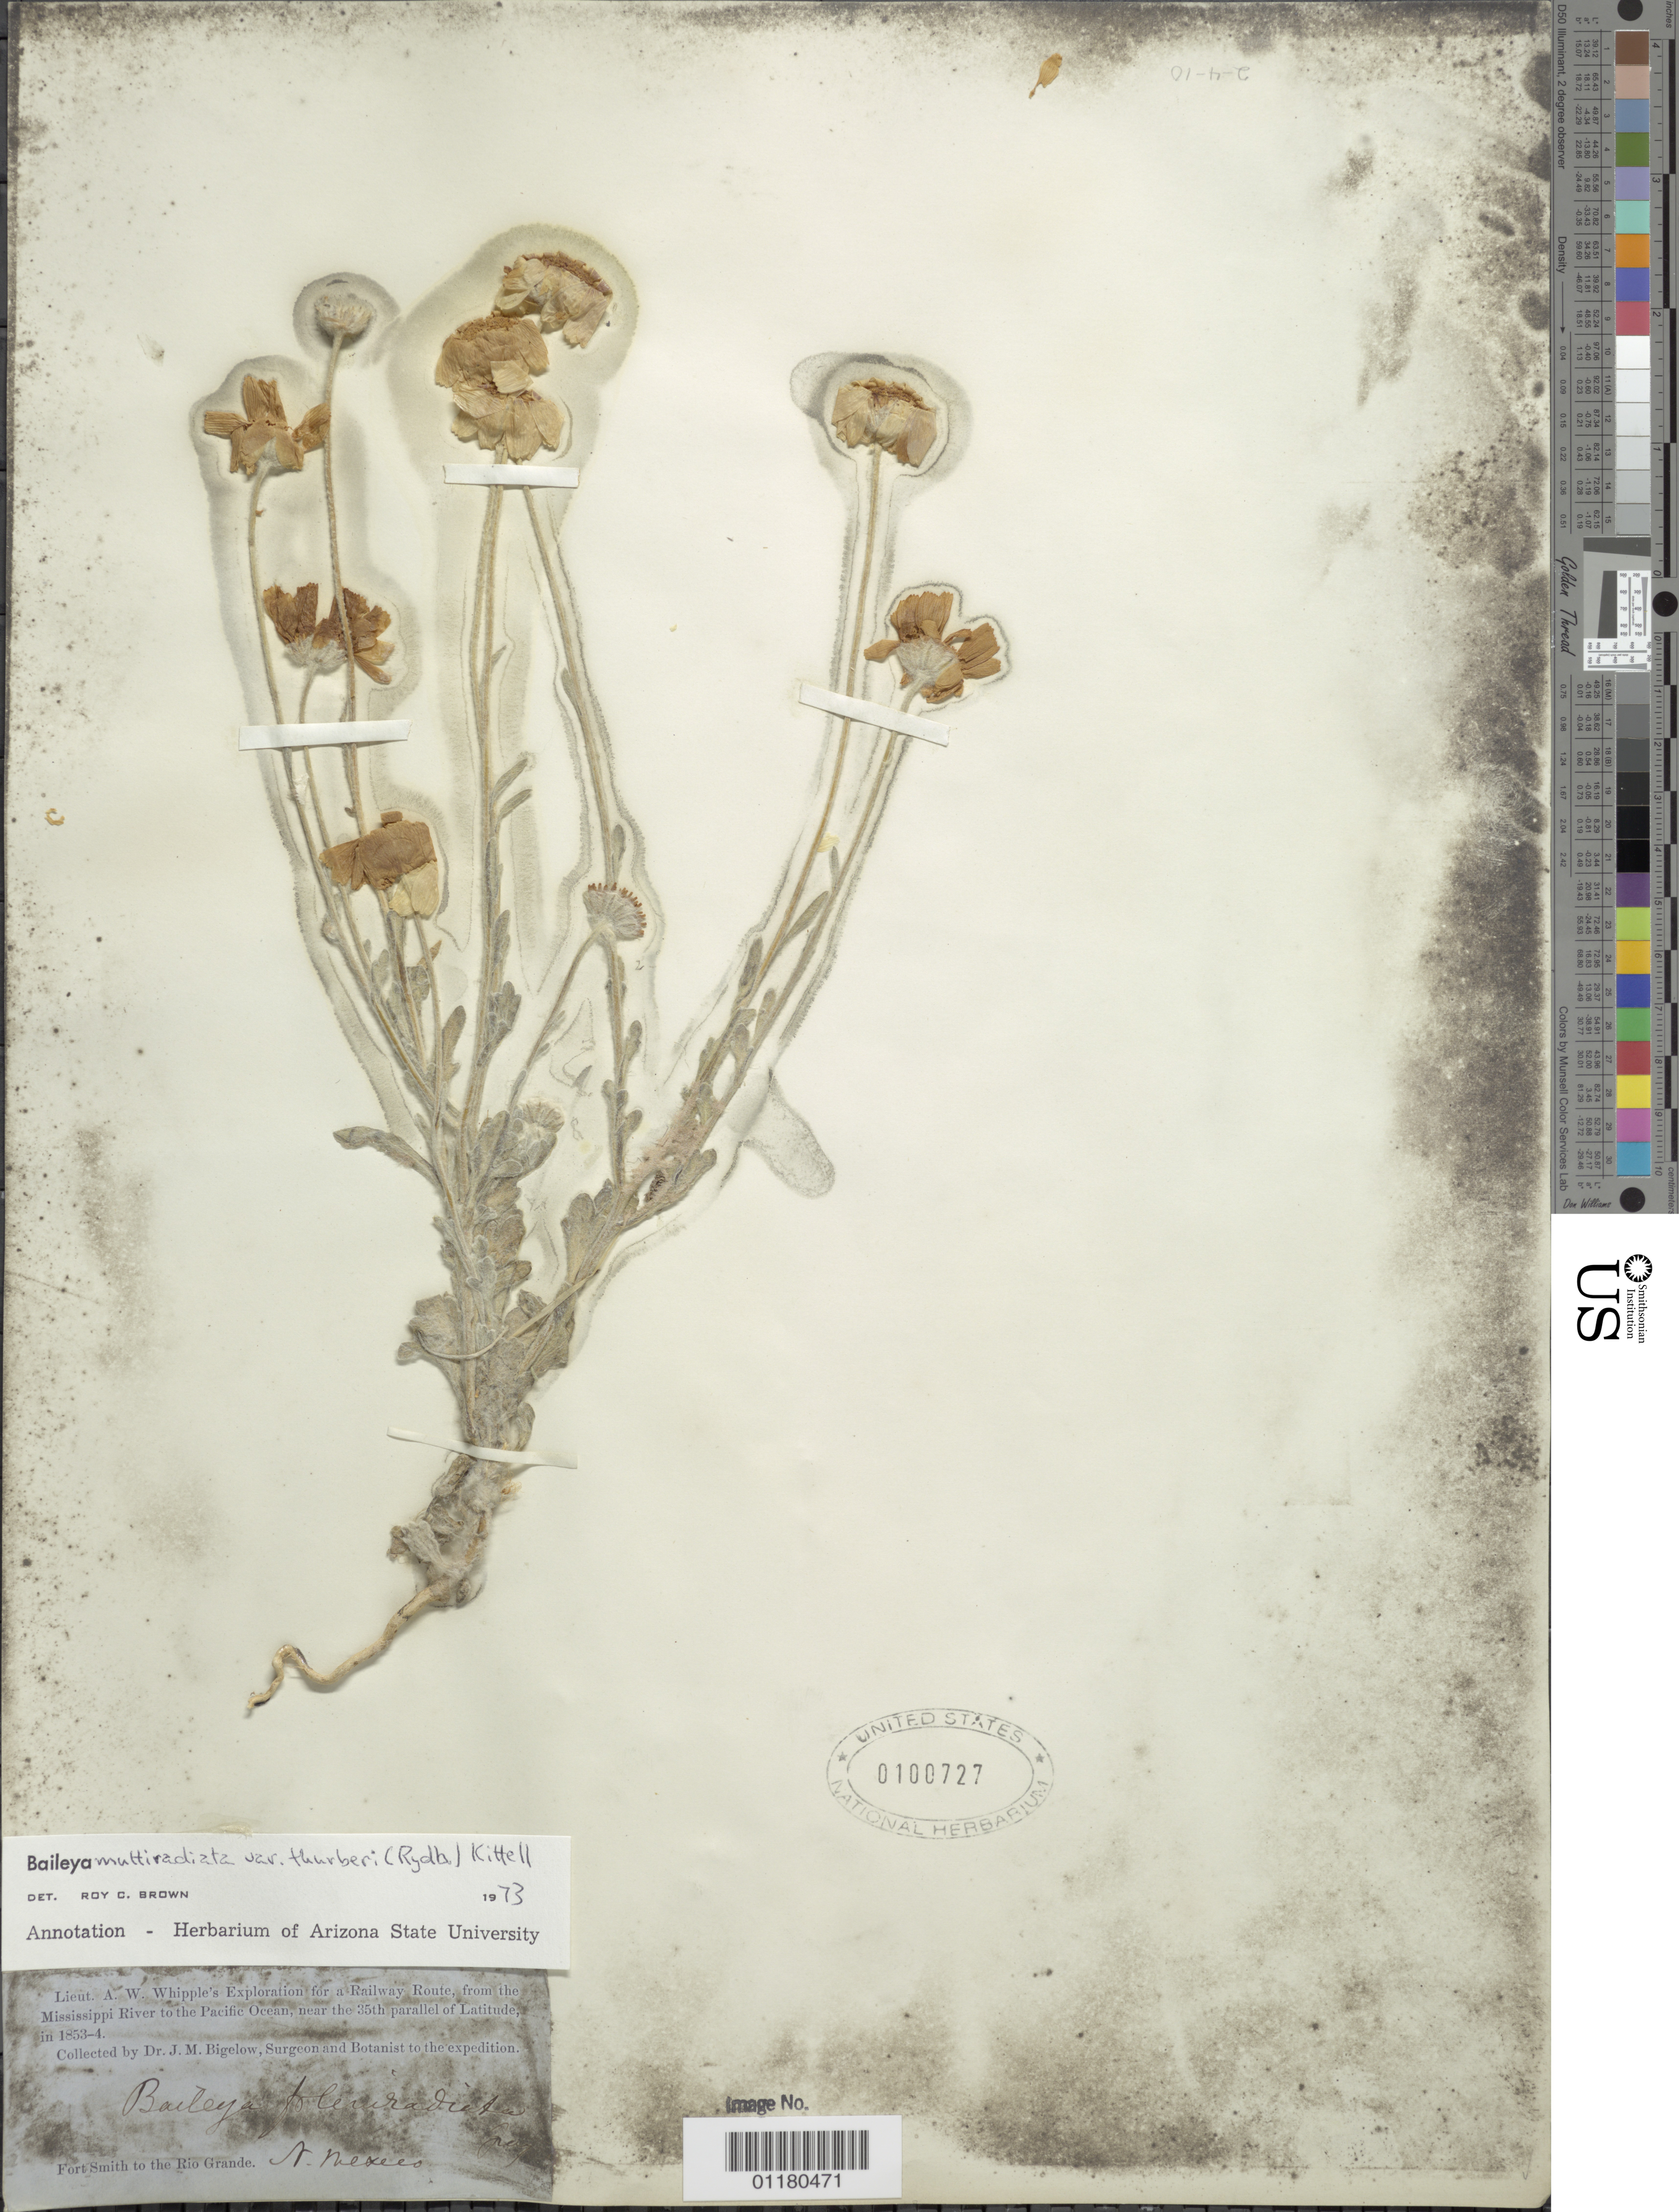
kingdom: Plantae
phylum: Tracheophyta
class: Magnoliopsida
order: Asterales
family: Asteraceae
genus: Baileya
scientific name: Baileya thurberi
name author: Rydb.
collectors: J. M. Bigelow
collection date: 1853/1854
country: United States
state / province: New Mexico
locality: Fort Smith to the Rio Grande.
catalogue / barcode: US 100727